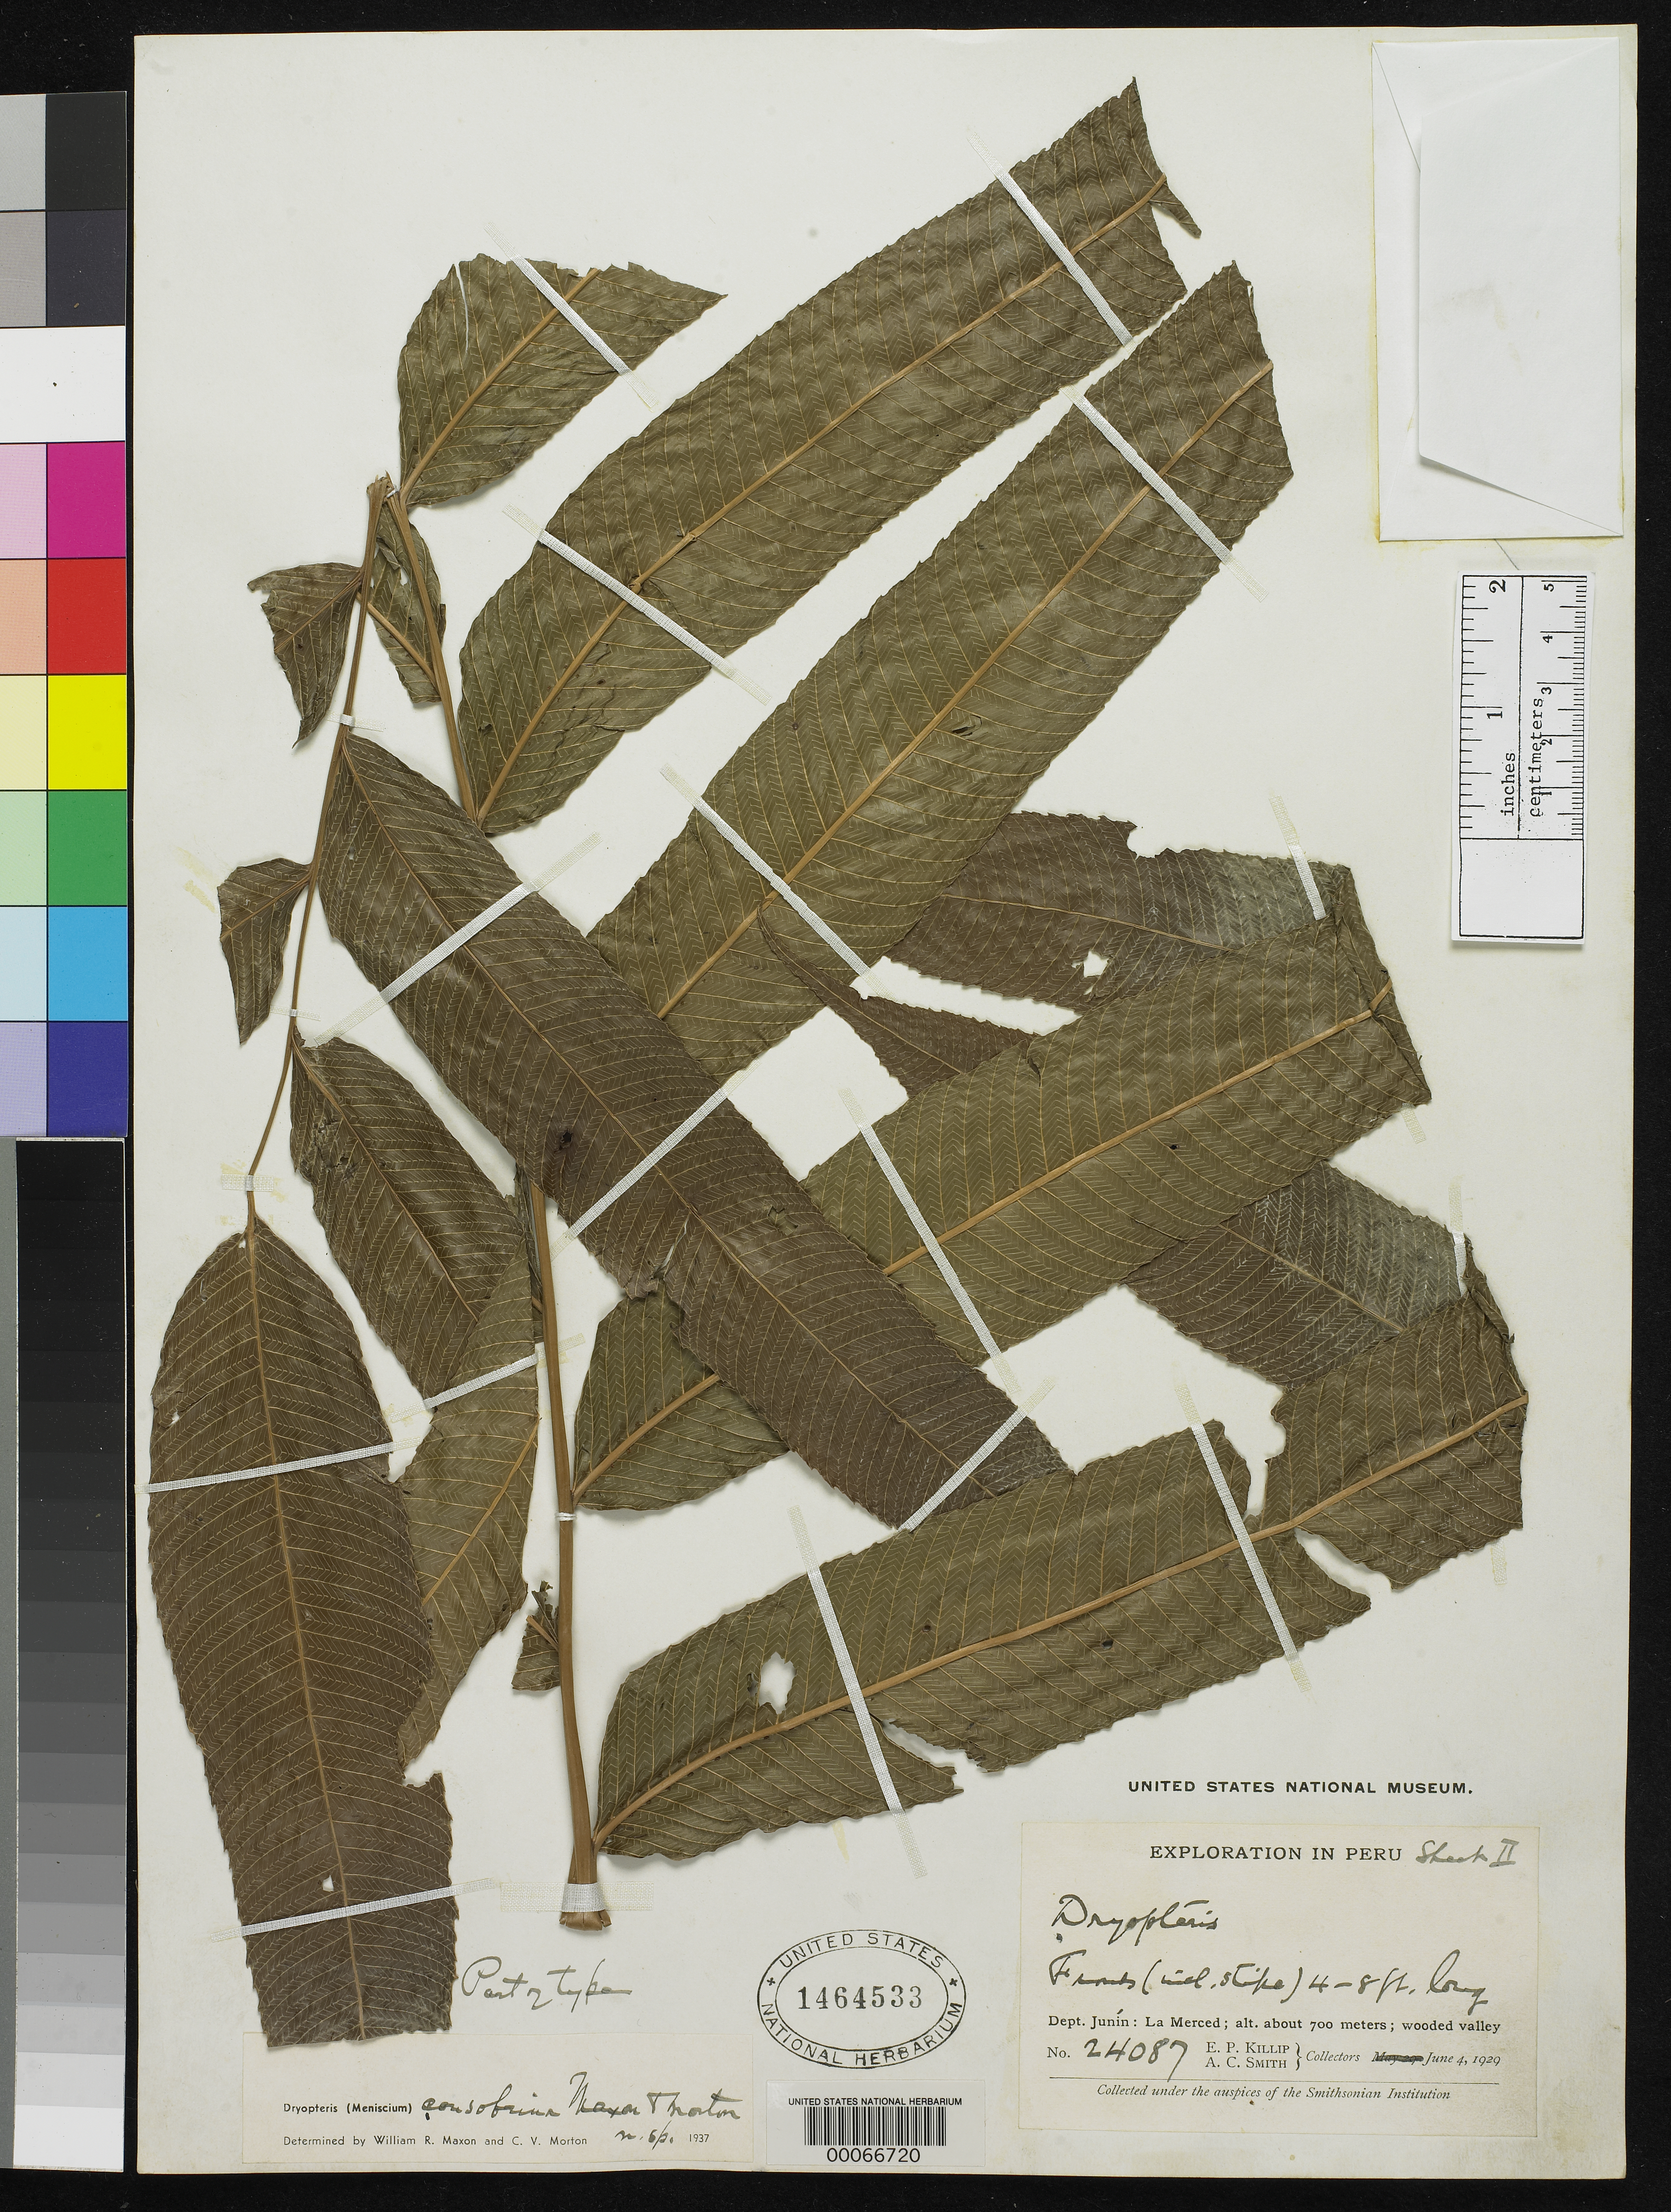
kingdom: Plantae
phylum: Tracheophyta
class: Polypodiopsida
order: Polypodiales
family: Dryopteridaceae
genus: Dryopteris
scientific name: Dryopteris consobrina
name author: Maxon & C.V. Morton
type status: Type Collection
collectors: E. P. Killip & A. C. Smith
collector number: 24087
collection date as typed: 04 Jun 1929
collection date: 1929-06-04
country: Peru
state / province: Junín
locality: La Merced.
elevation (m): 700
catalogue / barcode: US 1464533